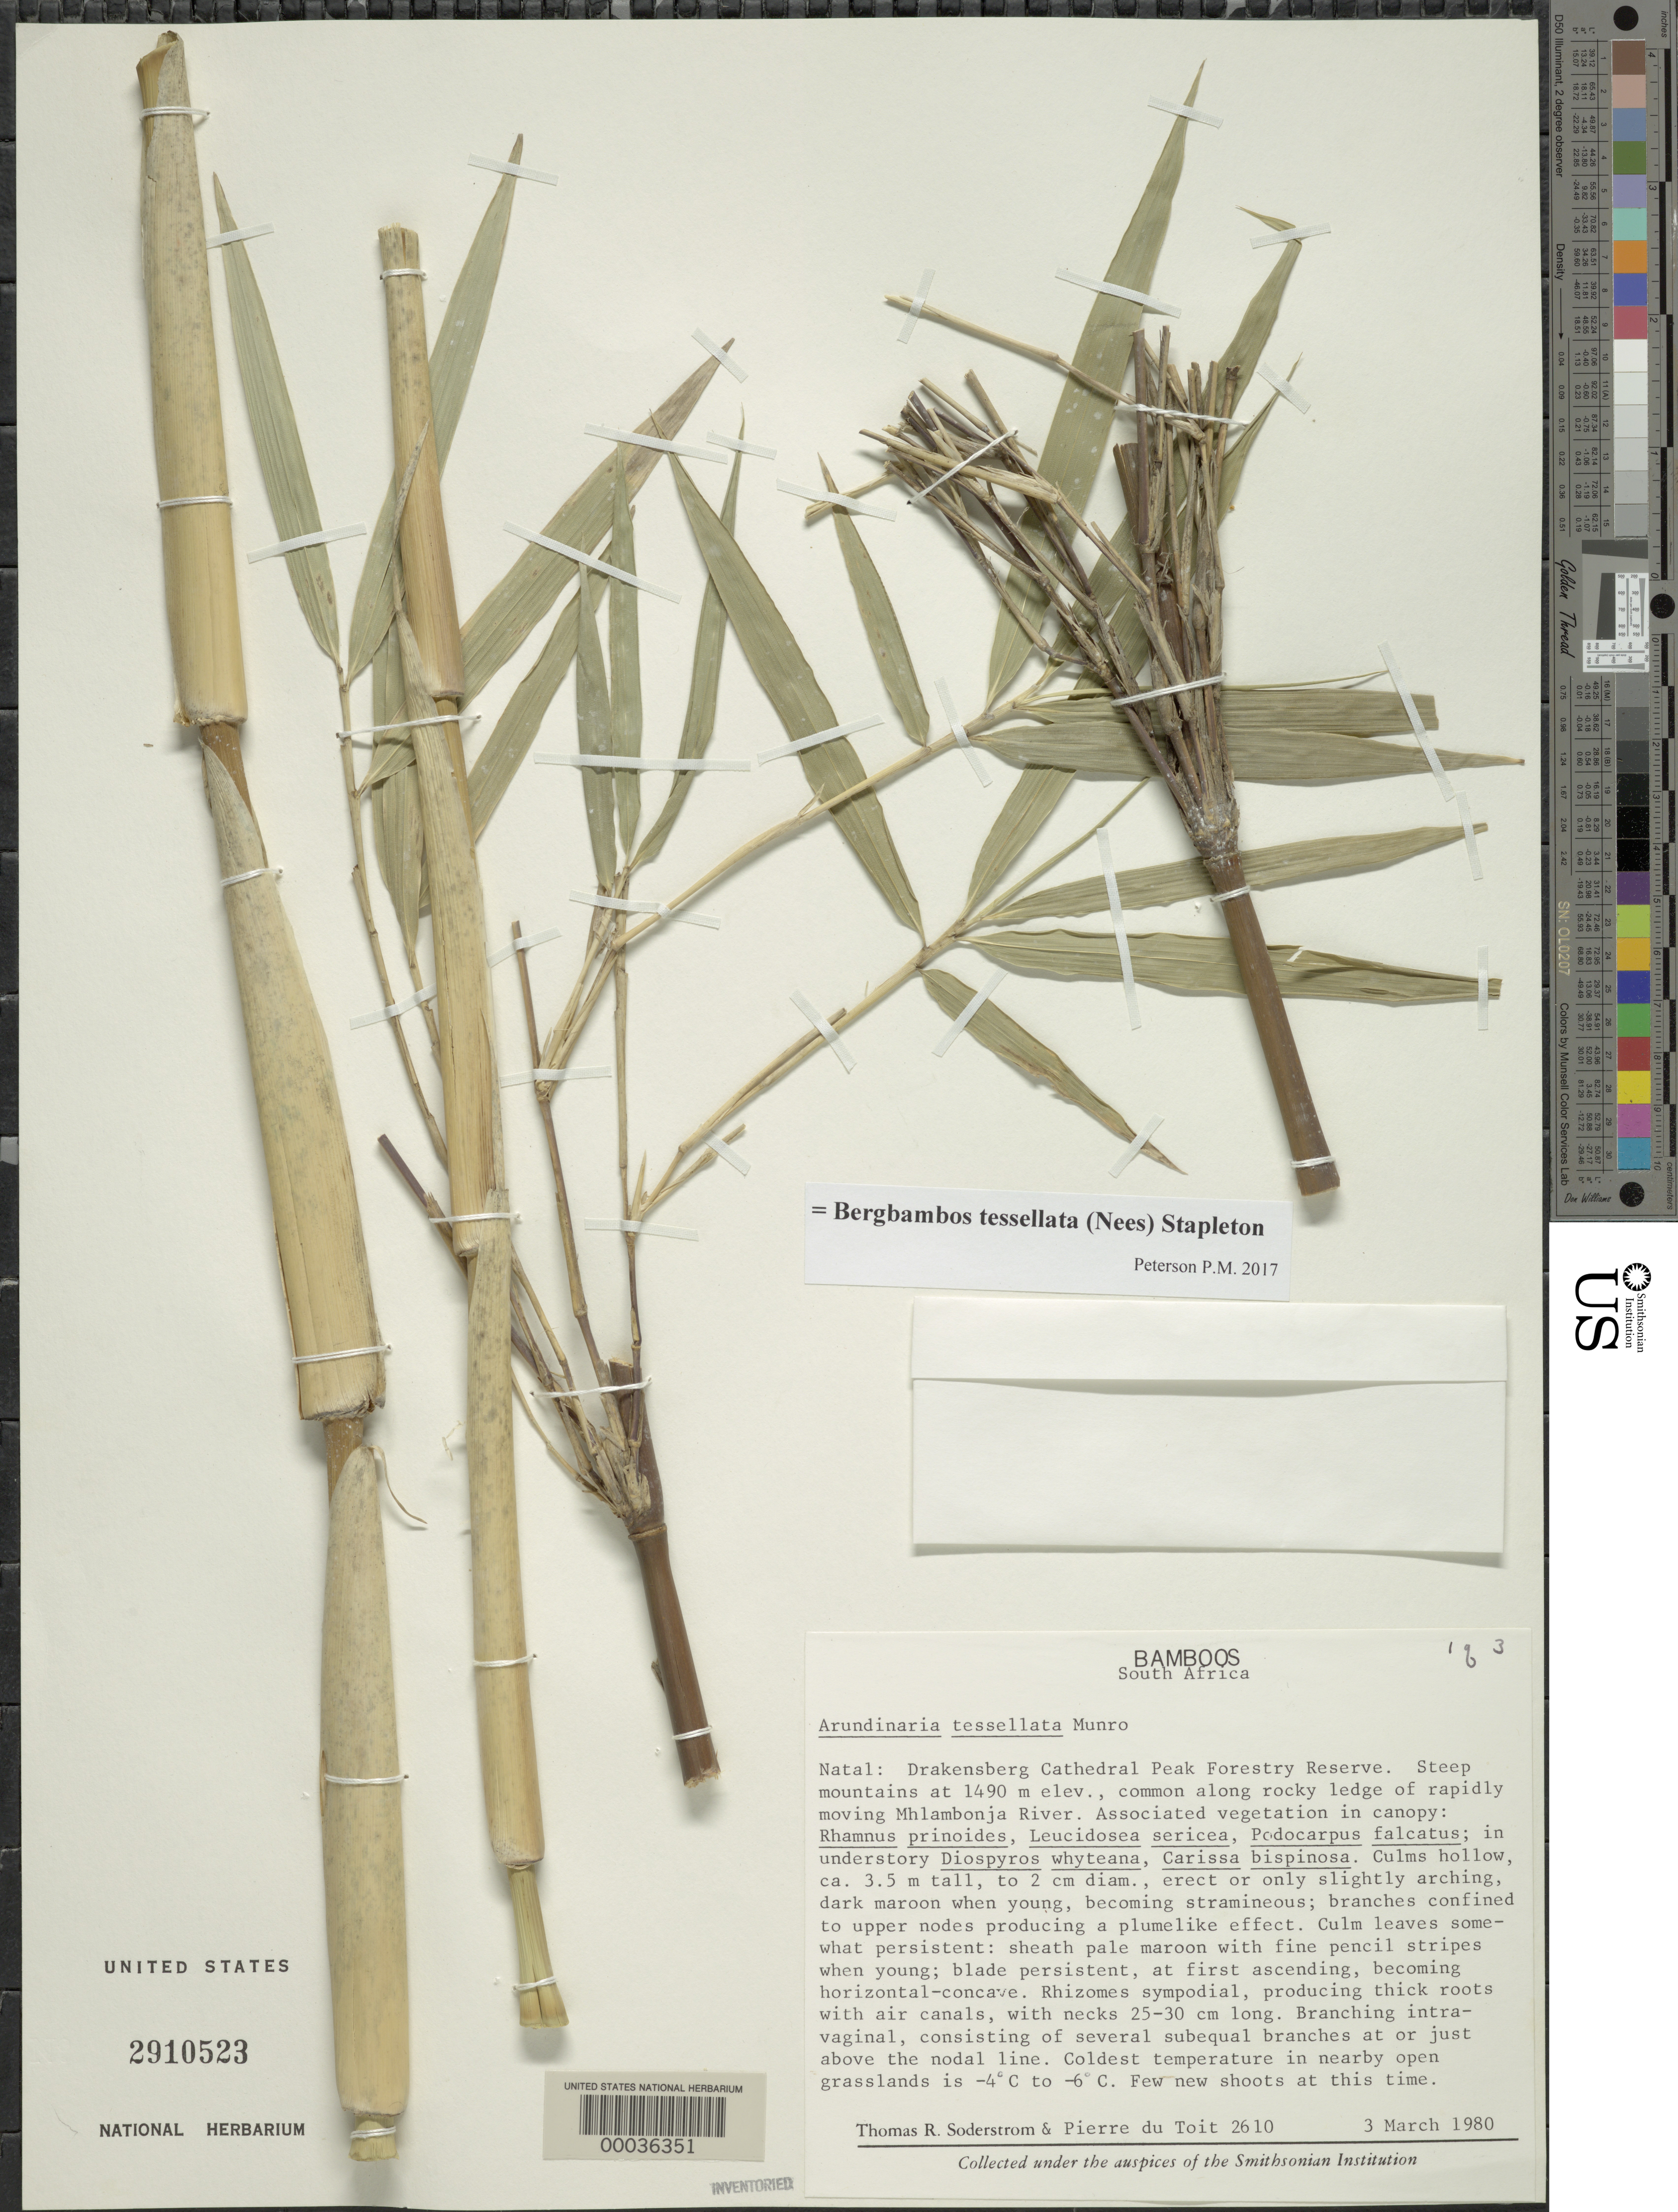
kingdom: Plantae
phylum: Tracheophyta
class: Liliopsida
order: Poales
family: Poaceae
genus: Bergbambos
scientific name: Bergbambos tessellata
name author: (Nees) Stapleton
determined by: Poaceae Reorganization Project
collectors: T. R. Soderstrom & P. Du Toit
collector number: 2610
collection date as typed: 03 Mar 1980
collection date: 1980-03-03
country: South Africa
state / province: KwaZulu-Natal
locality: Drakensberg cathedral peak forestry reserve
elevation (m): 1490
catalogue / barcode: US 2910523